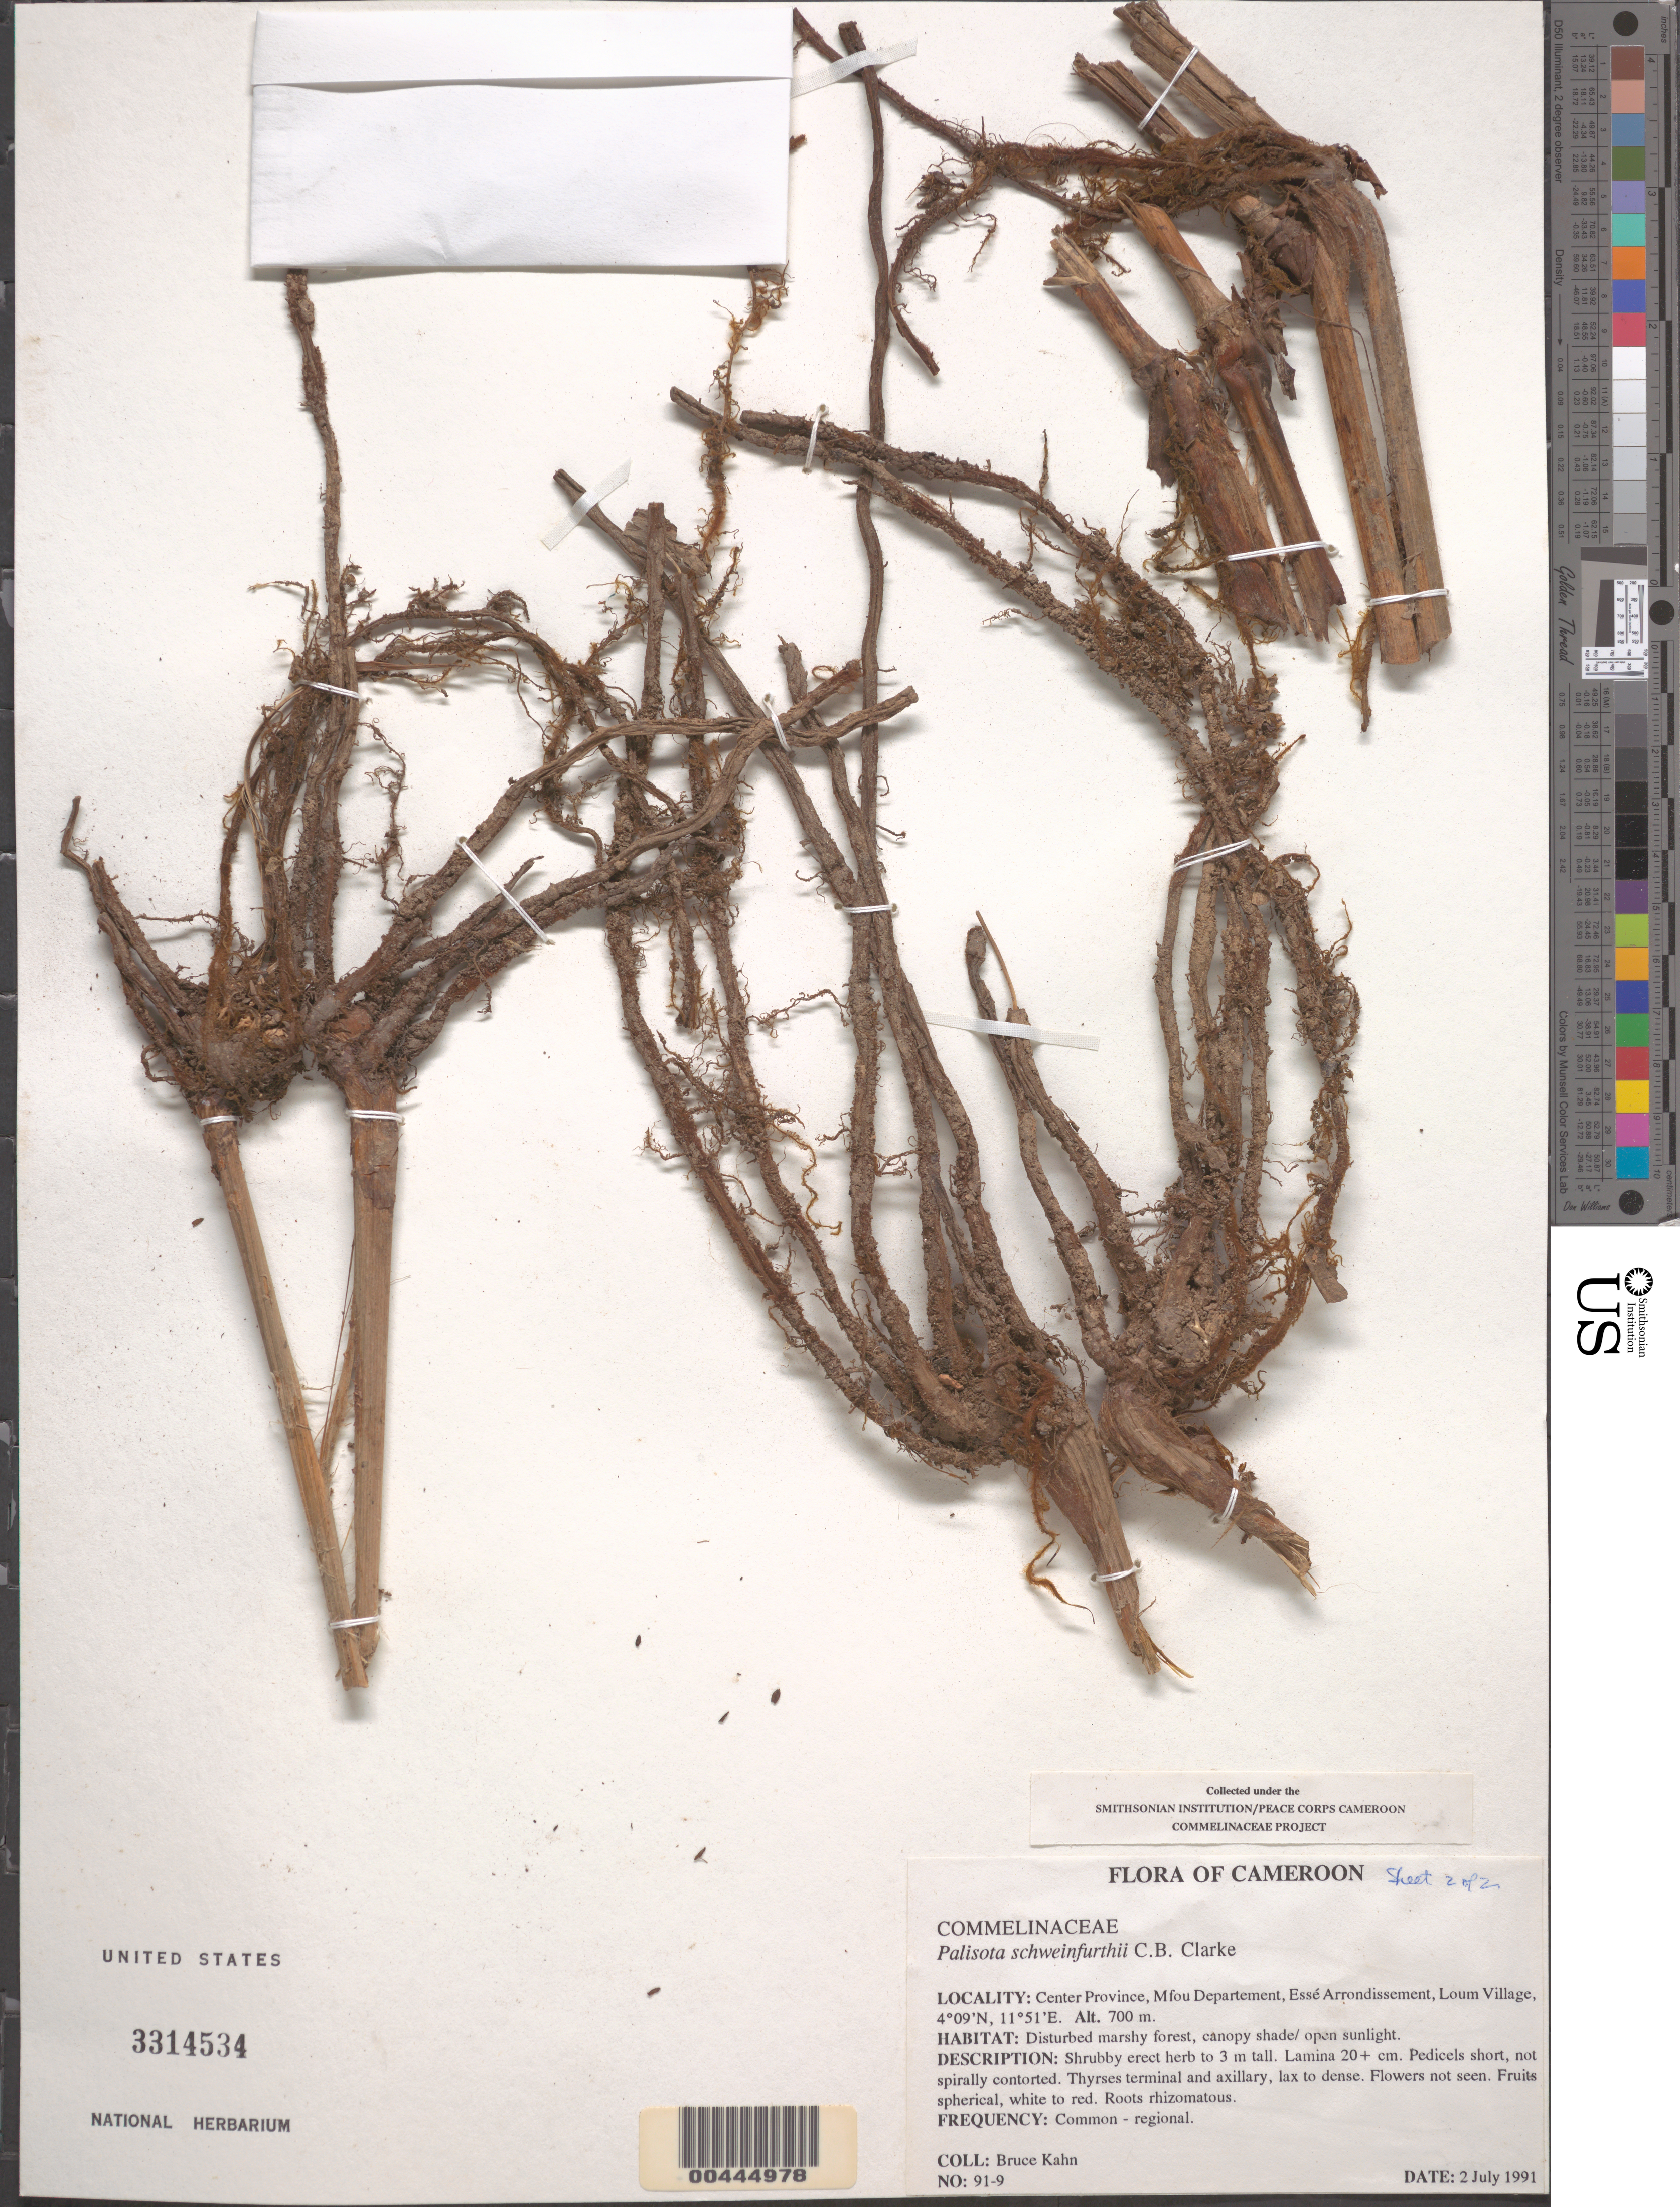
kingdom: Plantae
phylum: Tracheophyta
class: Liliopsida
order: Commelinales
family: Commelinaceae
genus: Palisota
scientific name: Palisota schweinfurthii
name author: C.B. Clarke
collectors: B. Kahn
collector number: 91-9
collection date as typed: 02 Jul 1991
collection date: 1991-07-02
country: Cameroon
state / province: Centre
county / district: Méfou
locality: Mfou dept., esse arrondissement, loum village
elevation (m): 700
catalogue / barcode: US 3314534